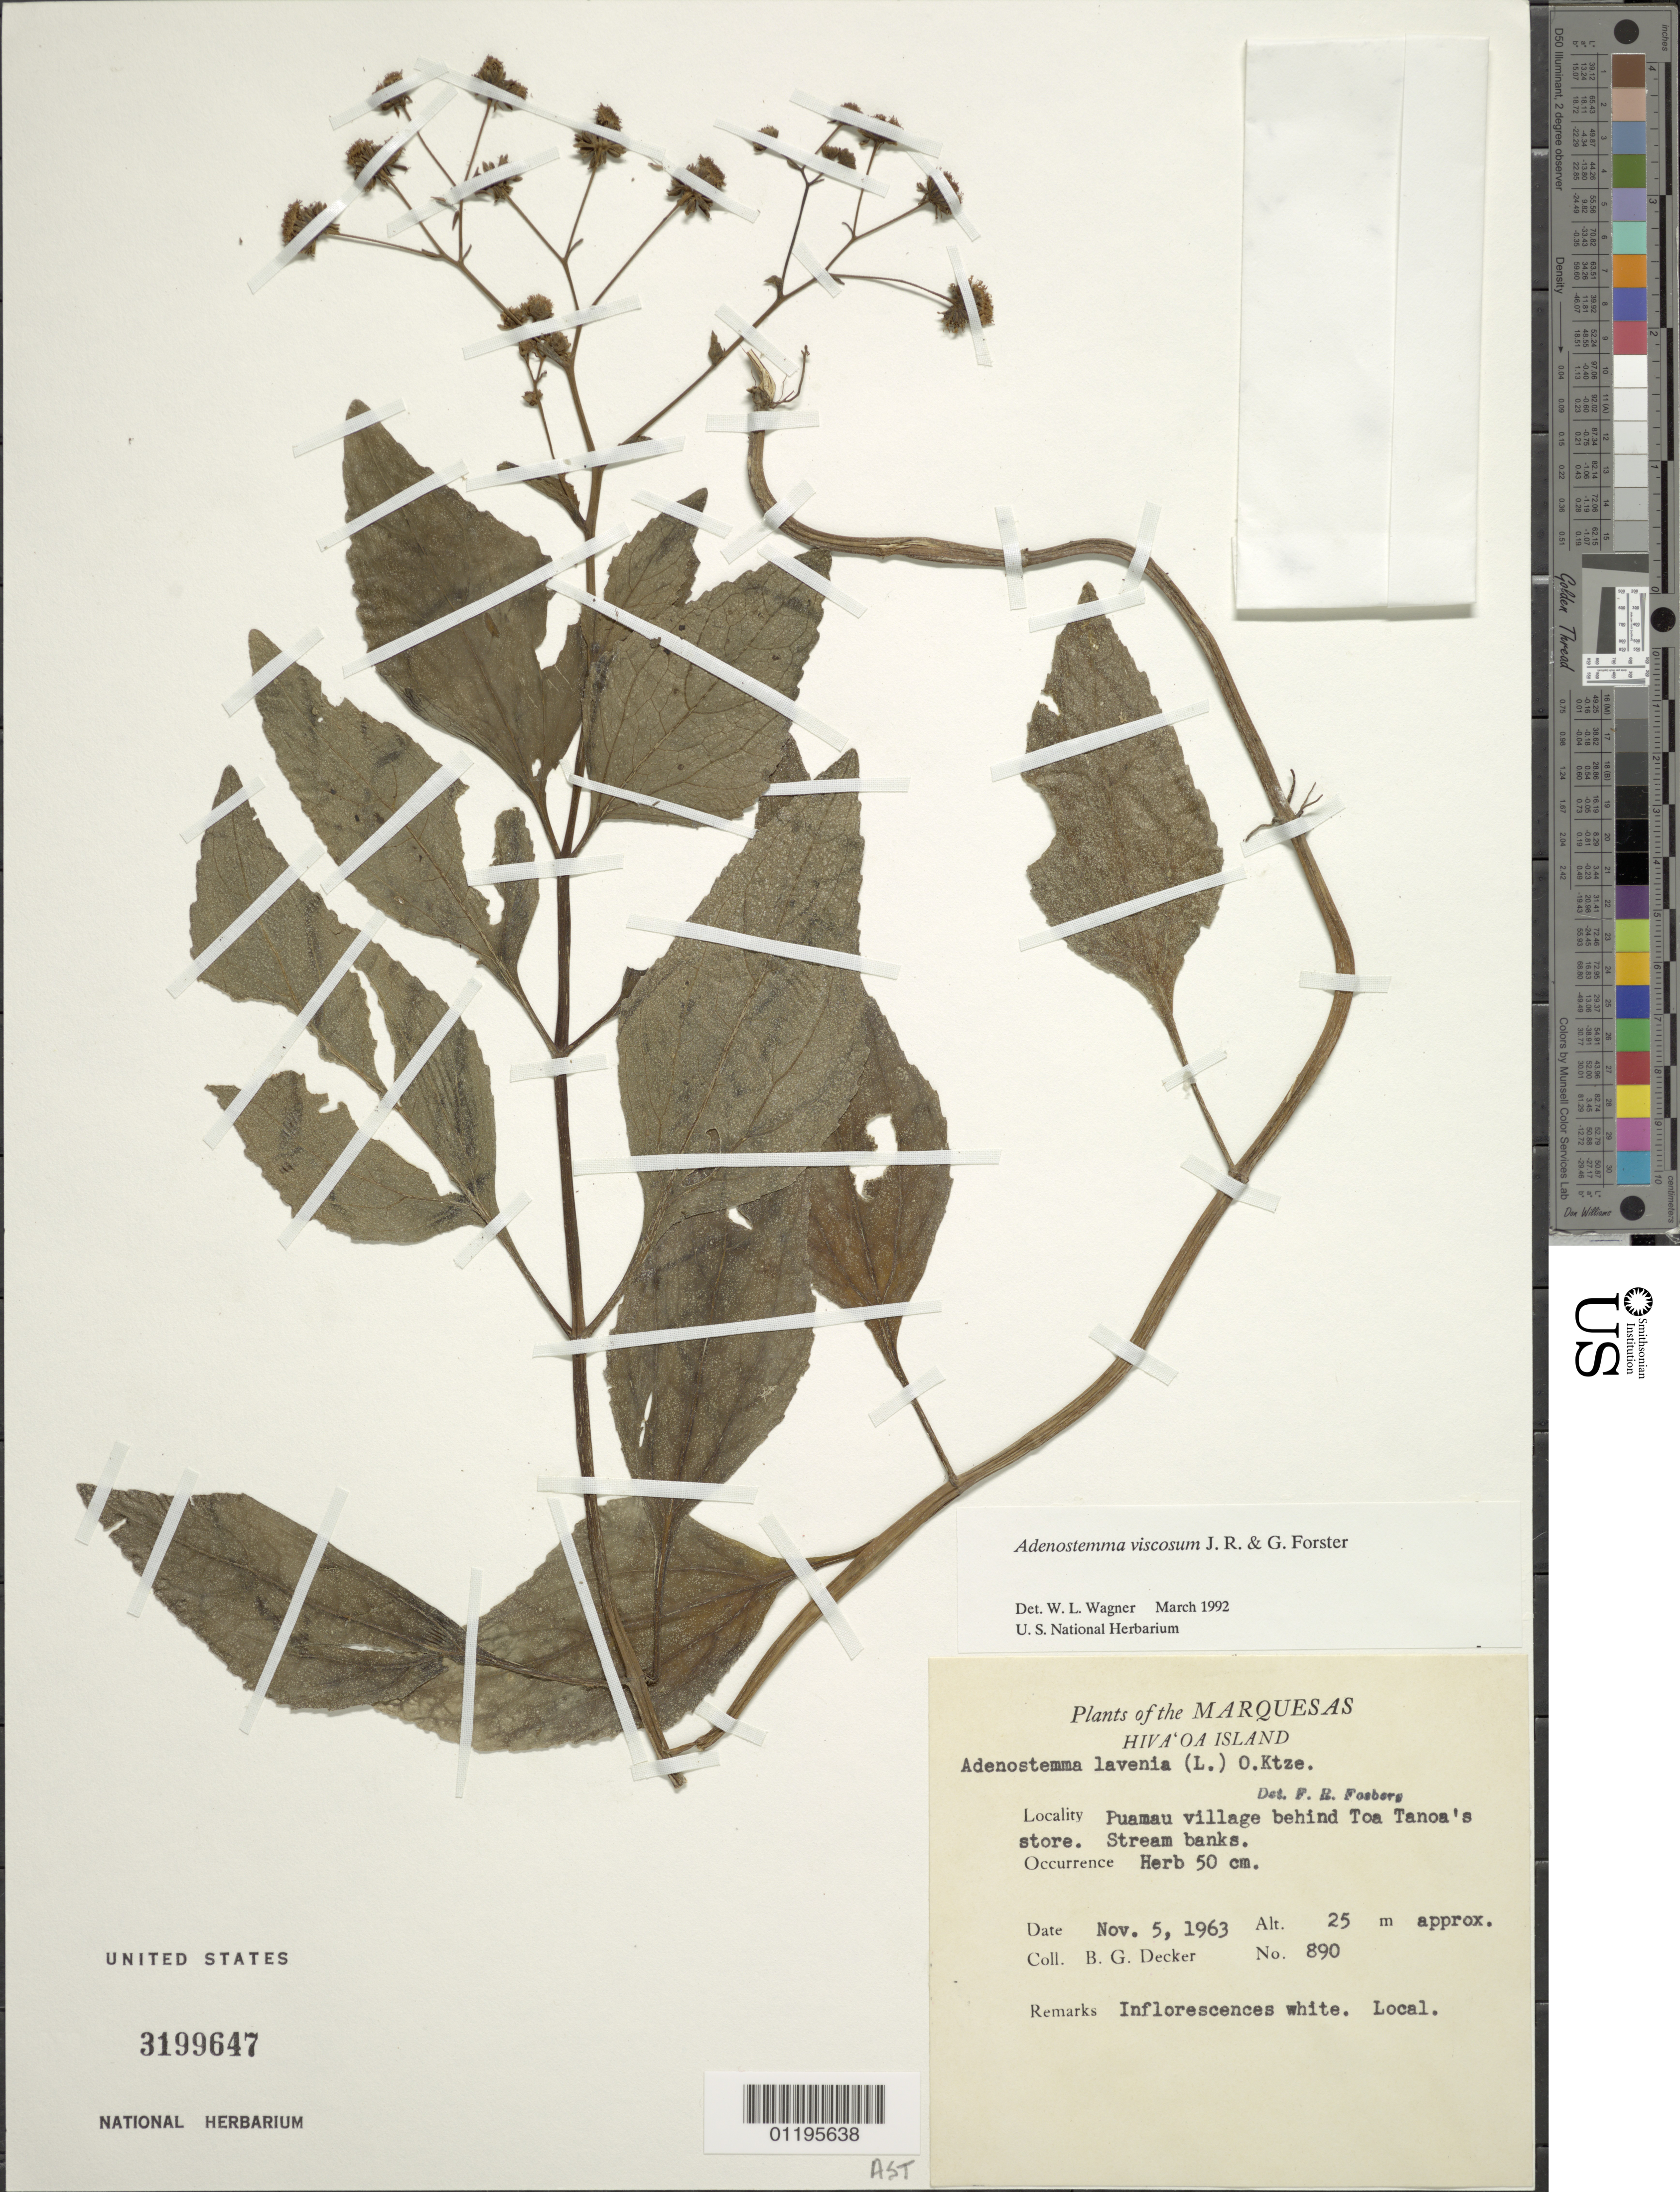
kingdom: Plantae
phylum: Tracheophyta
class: Magnoliopsida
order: Asterales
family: Asteraceae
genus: Adenostemma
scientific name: Adenostemma viscosum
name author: J.R. Forst. & G. Forst.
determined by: Wagner, W. L., (BOT), Smithsonian Institution - National Museum of Natural History (UNITED STATES)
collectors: B. G. Decker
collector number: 890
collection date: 1963-11-05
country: French Polynesia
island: Hiva Oa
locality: Puamau village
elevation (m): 25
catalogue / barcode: US 3199647